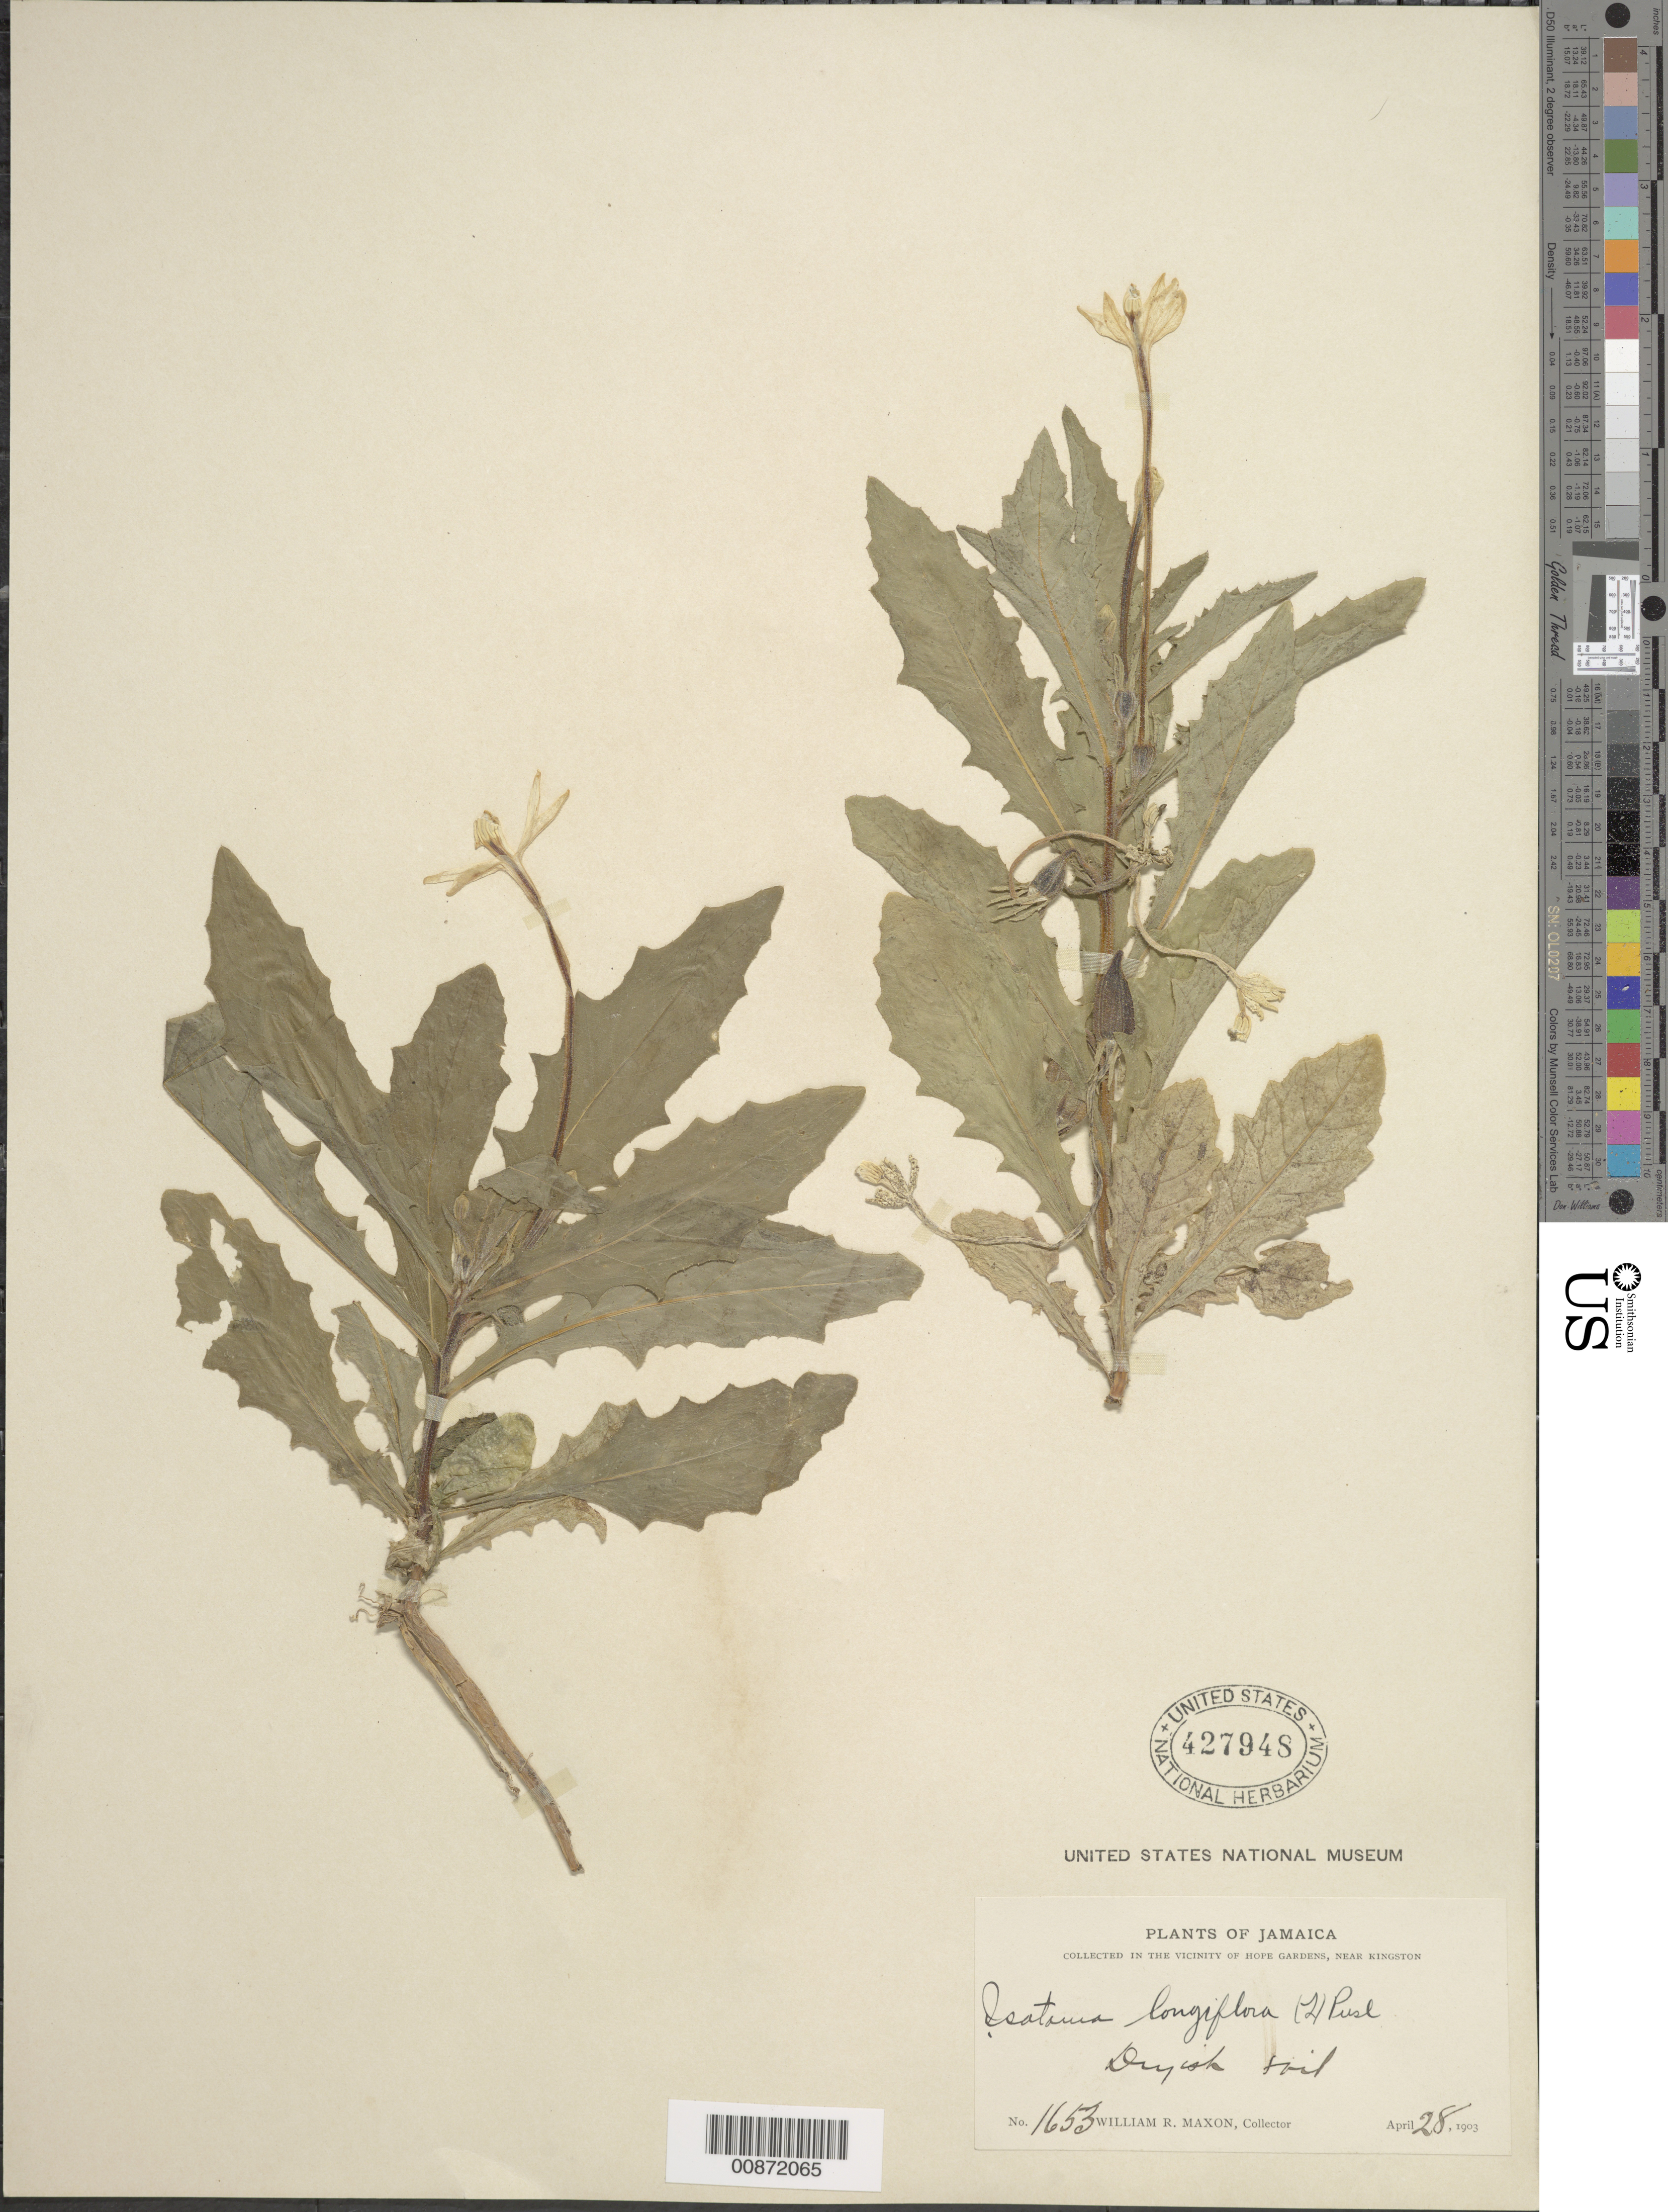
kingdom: Plantae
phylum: Tracheophyta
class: Magnoliopsida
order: Asterales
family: Campanulaceae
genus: Hippobroma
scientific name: Hippobroma longiflora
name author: (L.) G. Don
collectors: W. R. Maxon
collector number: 1653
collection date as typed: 28 Apr 1903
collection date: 1903-04-28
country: Jamaica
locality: Vicinity of Hope Gardens, near Kingston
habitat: Dryish trail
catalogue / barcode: US 427948